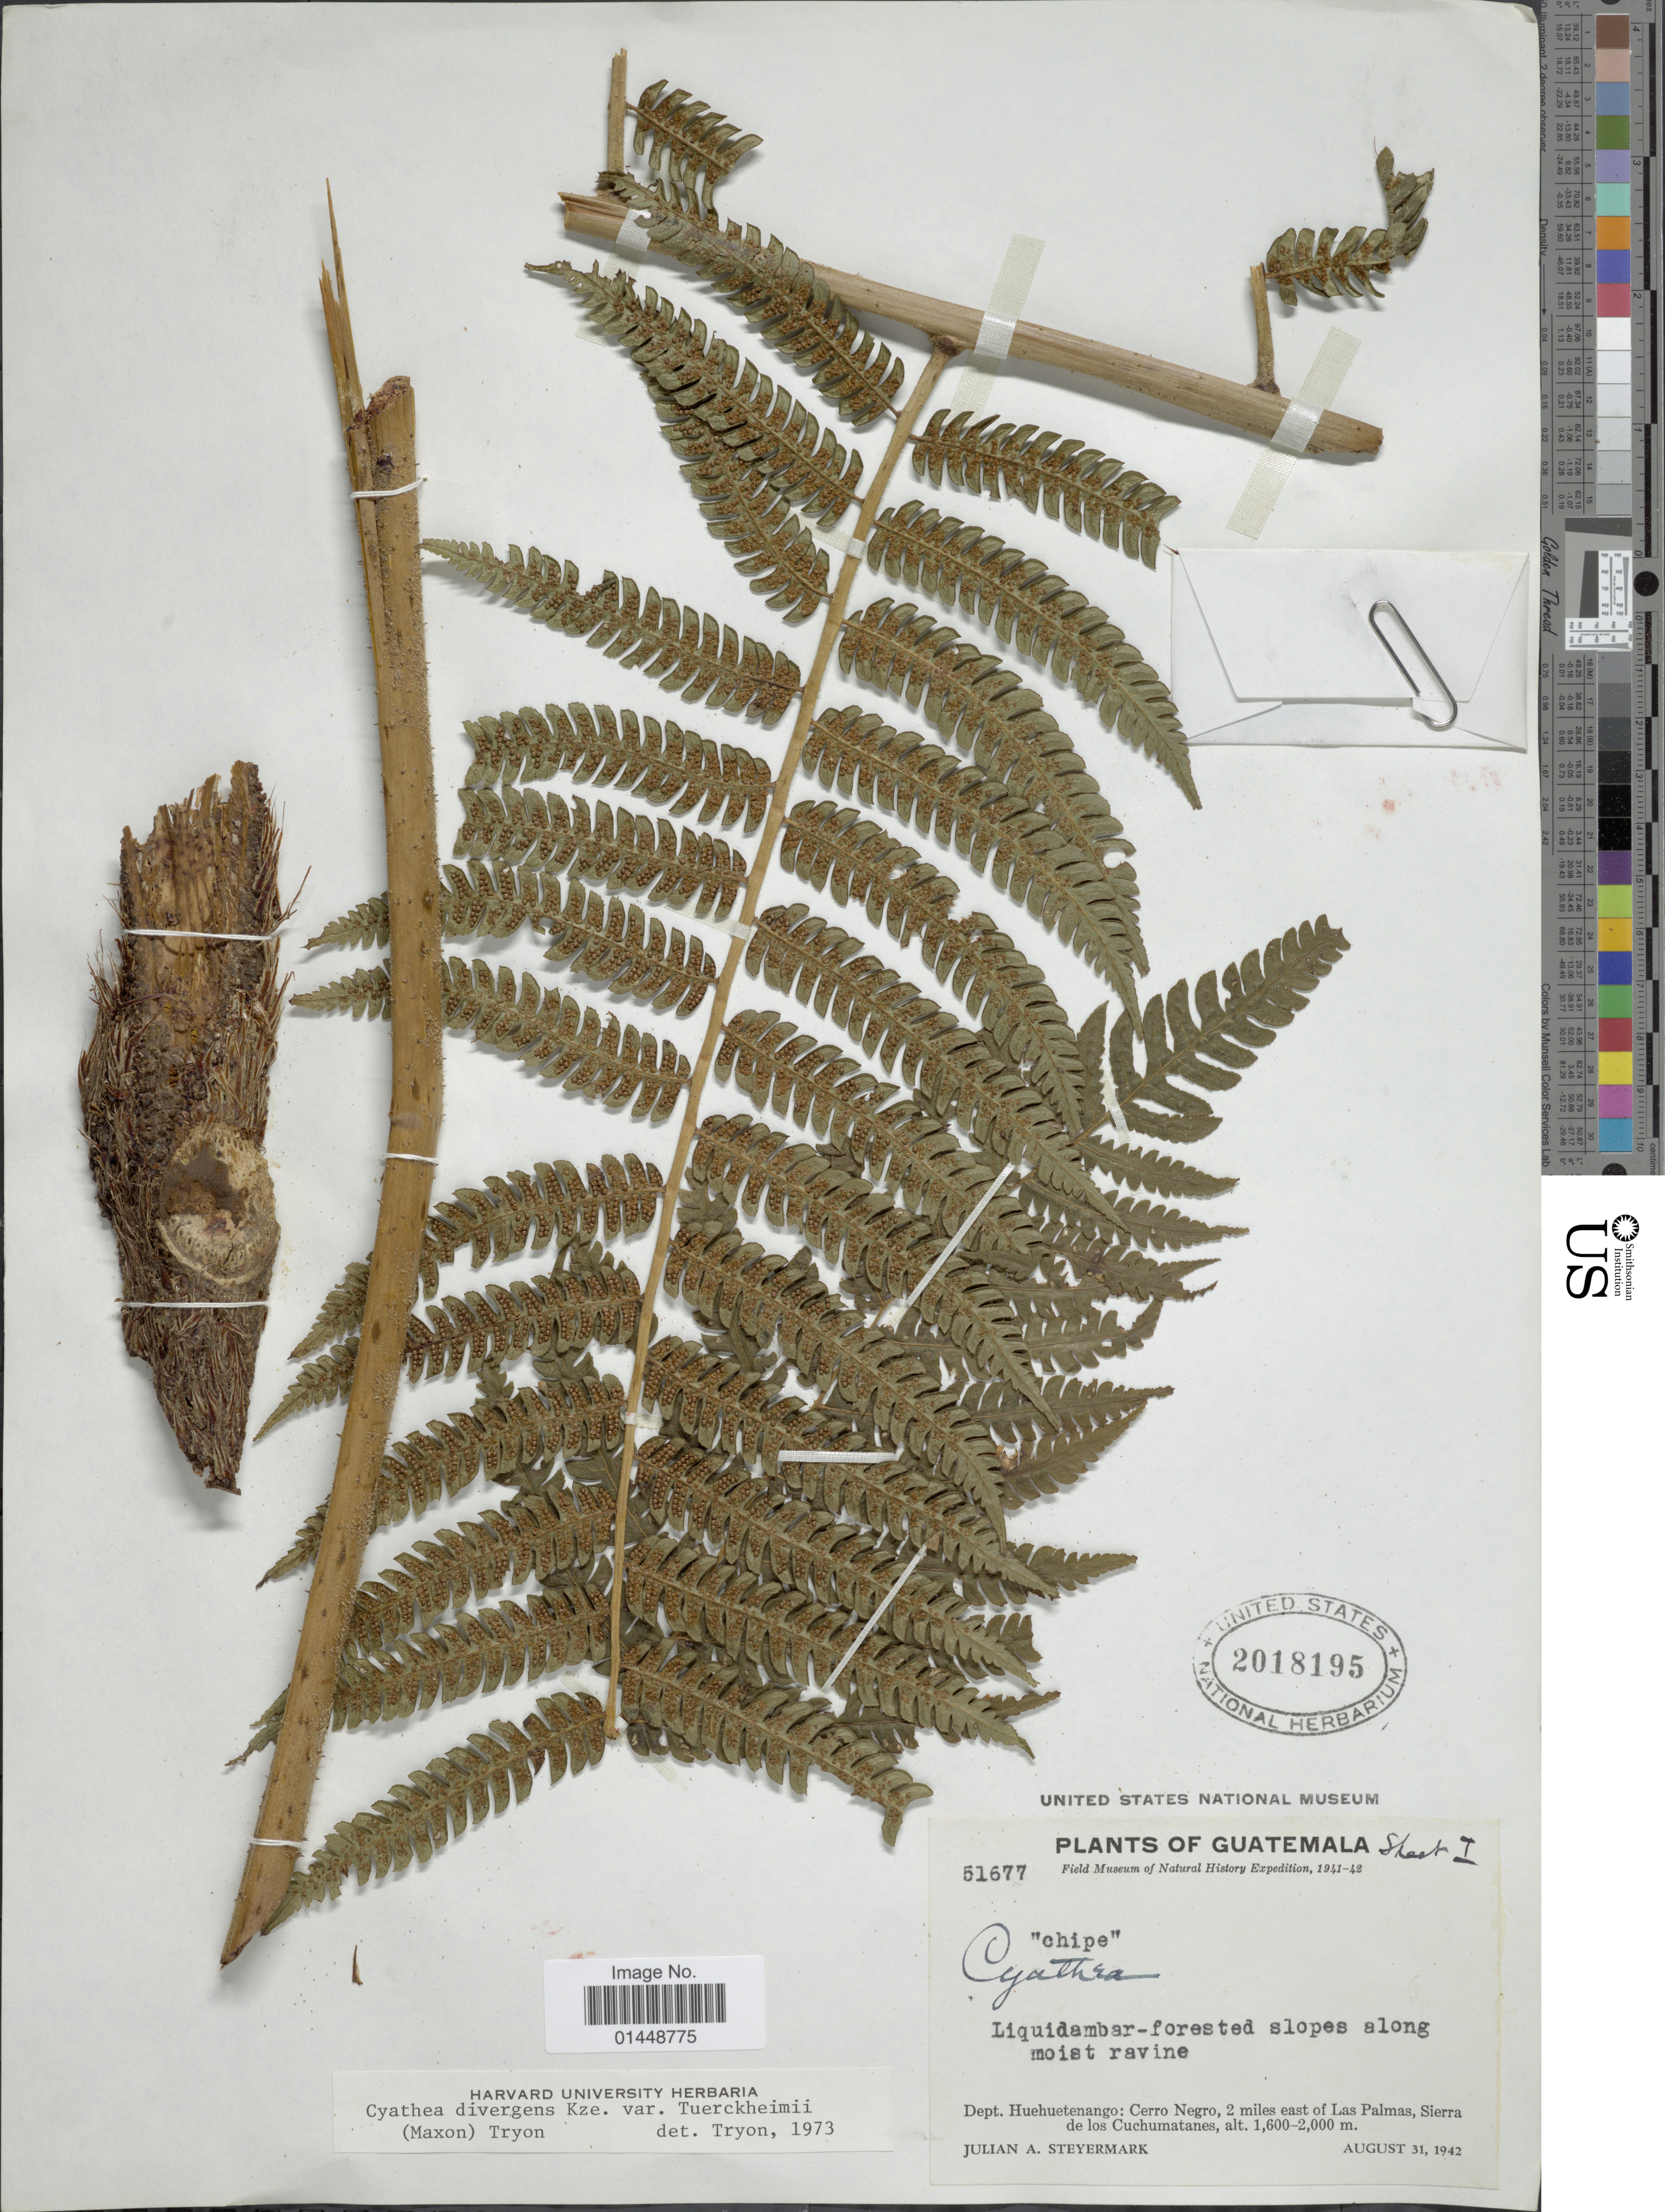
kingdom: Plantae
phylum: Tracheophyta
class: Polypodiopsida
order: Cyatheales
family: Cyatheaceae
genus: Cyathea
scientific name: Cyathea divergens var. tuerckheimii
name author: (Maxon) R.M. Tryon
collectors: J. Steyermark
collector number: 51677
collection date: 1942-08-31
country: Guatemala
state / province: Huehuetenango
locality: Dept. Huehuetenango: Cerro Negro, 2 miles east of Las Palmas, Sierra de los Cuchumatanes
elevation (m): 1600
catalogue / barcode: US 2018195